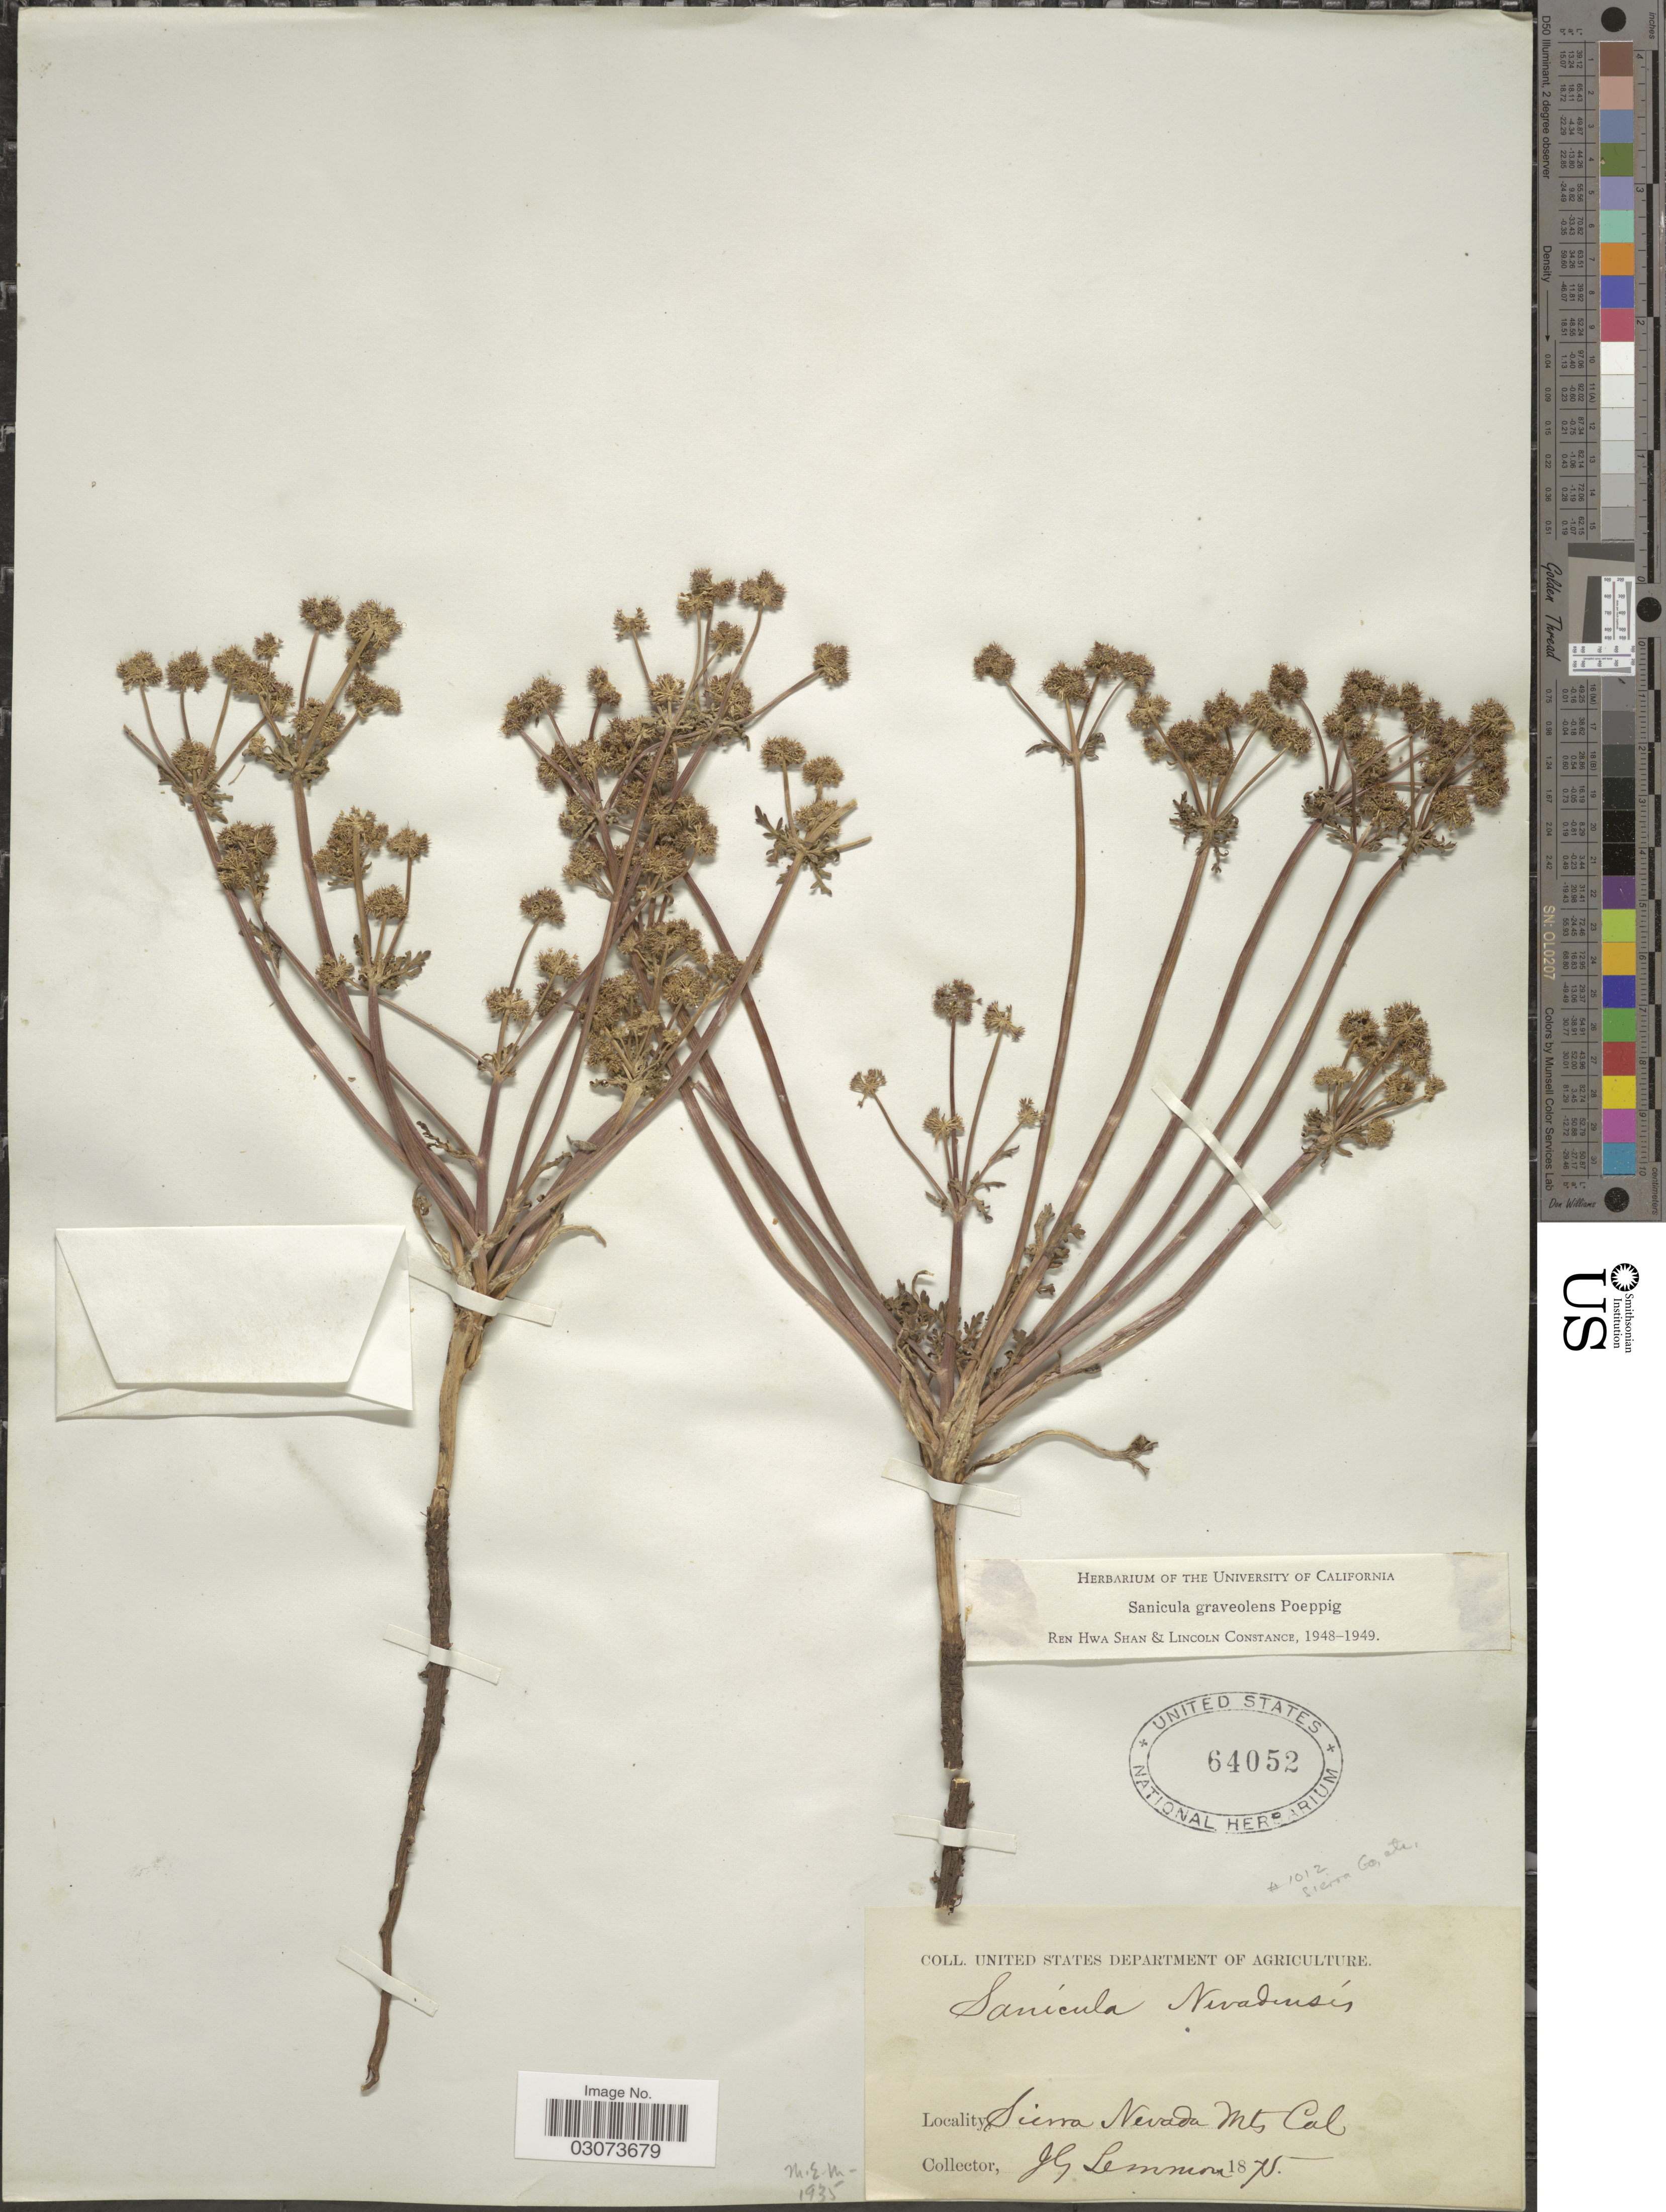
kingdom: Plantae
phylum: Tracheophyta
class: Magnoliopsida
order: Apiales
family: Apiaceae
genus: Sanicula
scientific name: Sanicula graveolens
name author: Poepp. ex DC.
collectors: J. Lemmon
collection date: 1875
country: United States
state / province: California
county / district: Sierra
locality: Sierra Nevada Mts. Sierra Co. etc.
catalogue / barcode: US 64052